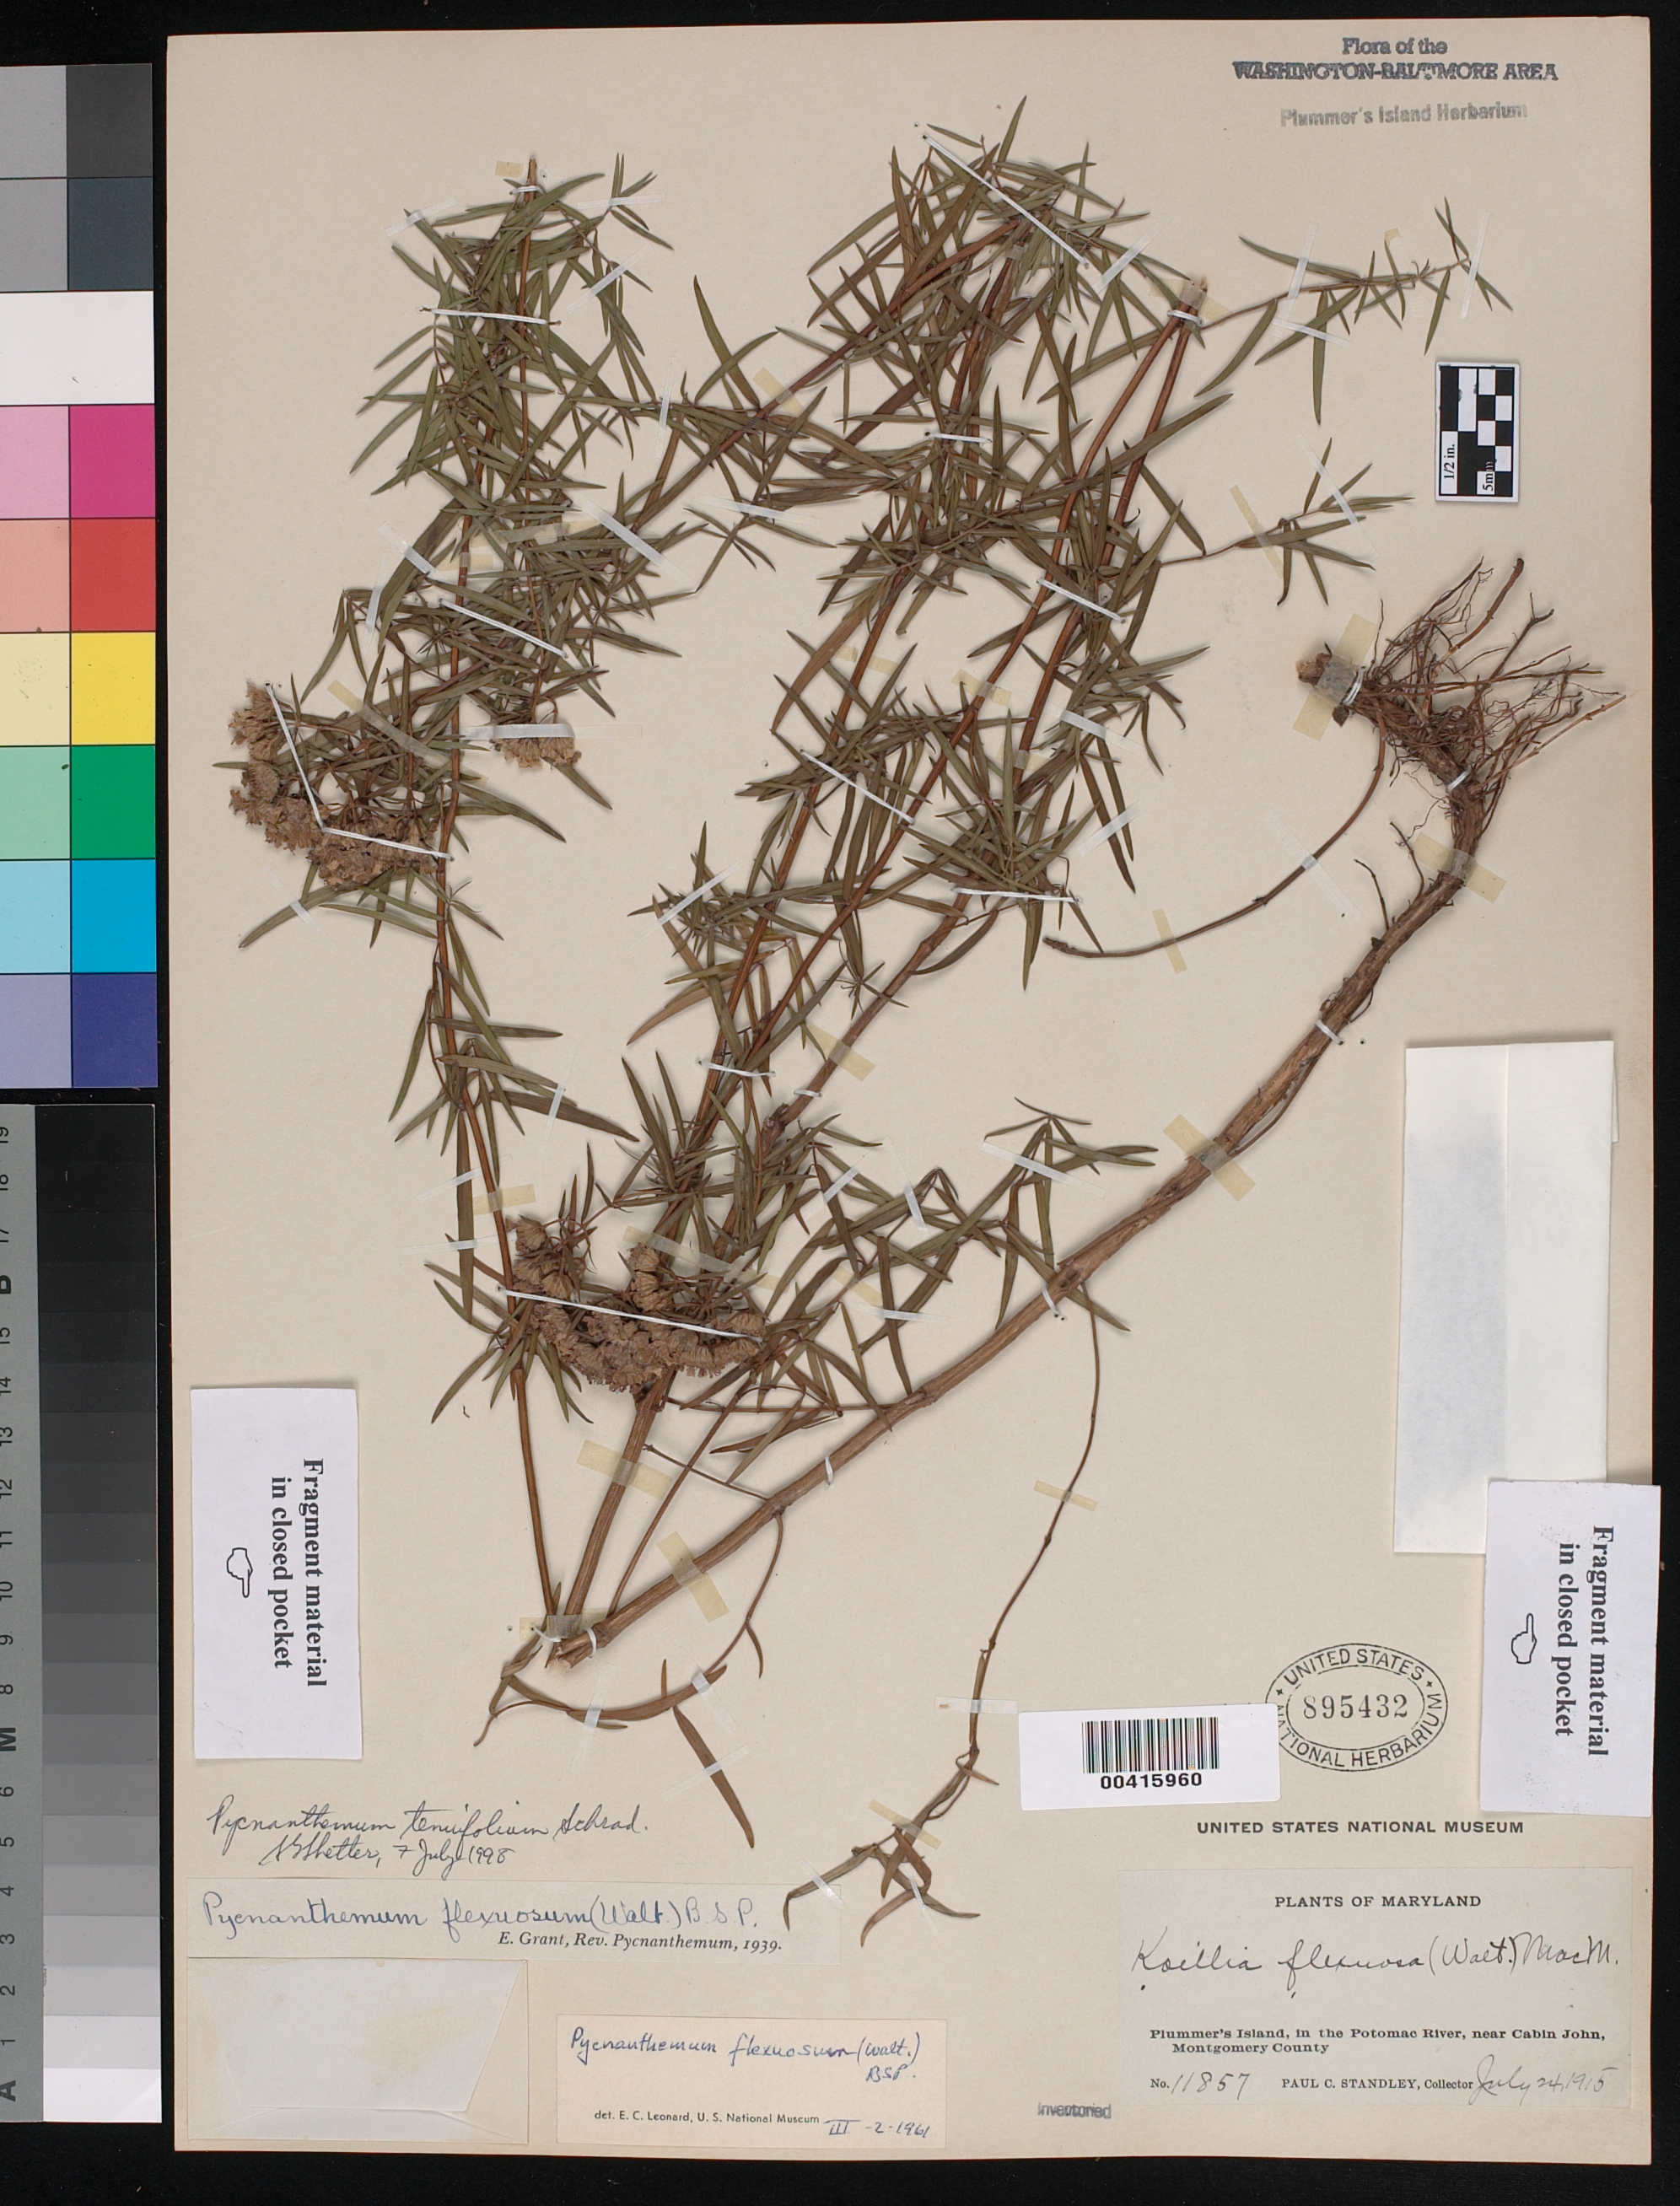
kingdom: Plantae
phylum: Tracheophyta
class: Magnoliopsida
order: Lamiales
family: Lamiaceae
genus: Pycnanthemum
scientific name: Pycnanthemum tenuifolium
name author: Schrad.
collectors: P. C. Standley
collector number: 11857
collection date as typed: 24 Jul 1915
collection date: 1915-07-24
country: United States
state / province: Maryland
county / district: Montgomery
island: Plummers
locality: Plummer's Island Plummers Island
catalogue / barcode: US 895432